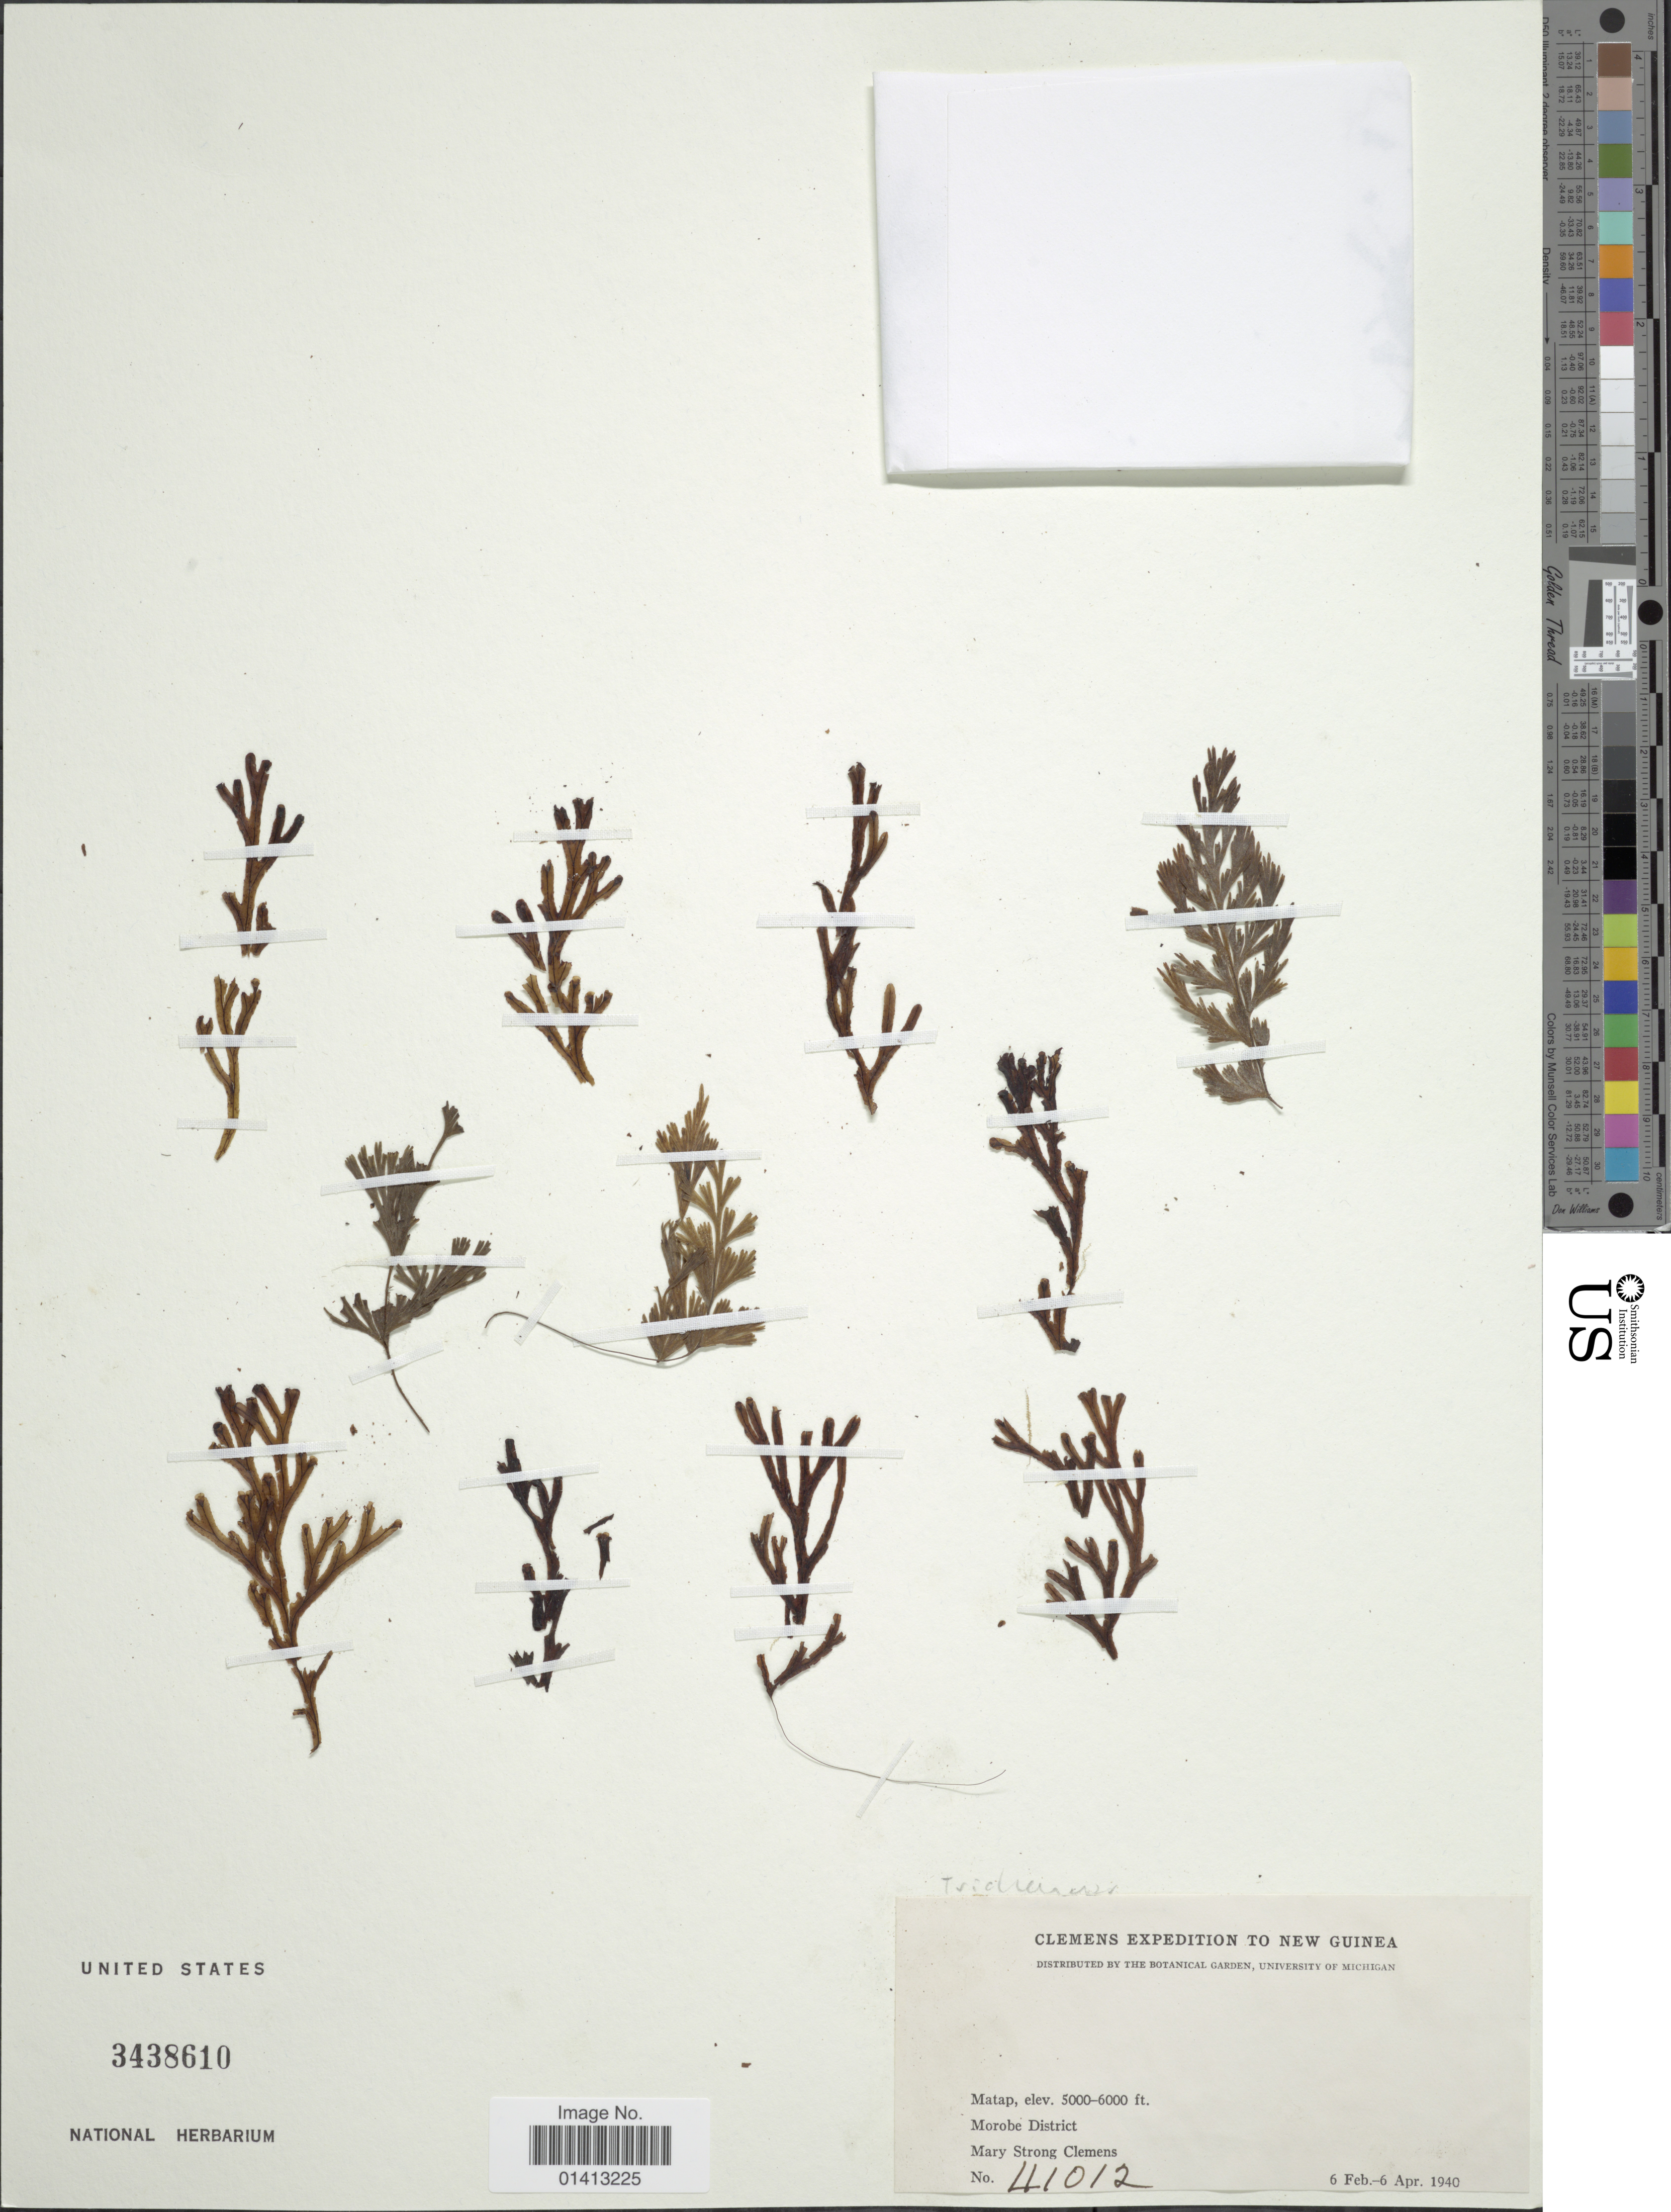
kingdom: Plantae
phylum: Tracheophyta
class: Polypodiopsida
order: Hymenophyllales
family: Hymenophyllaceae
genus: Crepidomanes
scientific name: Crepidomanes sp.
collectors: M. S. Clemens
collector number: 41012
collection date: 1940-02-06/1940-04-06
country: Papua New Guinea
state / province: Morobe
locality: Matap, Morobe District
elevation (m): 1524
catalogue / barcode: US 3438610